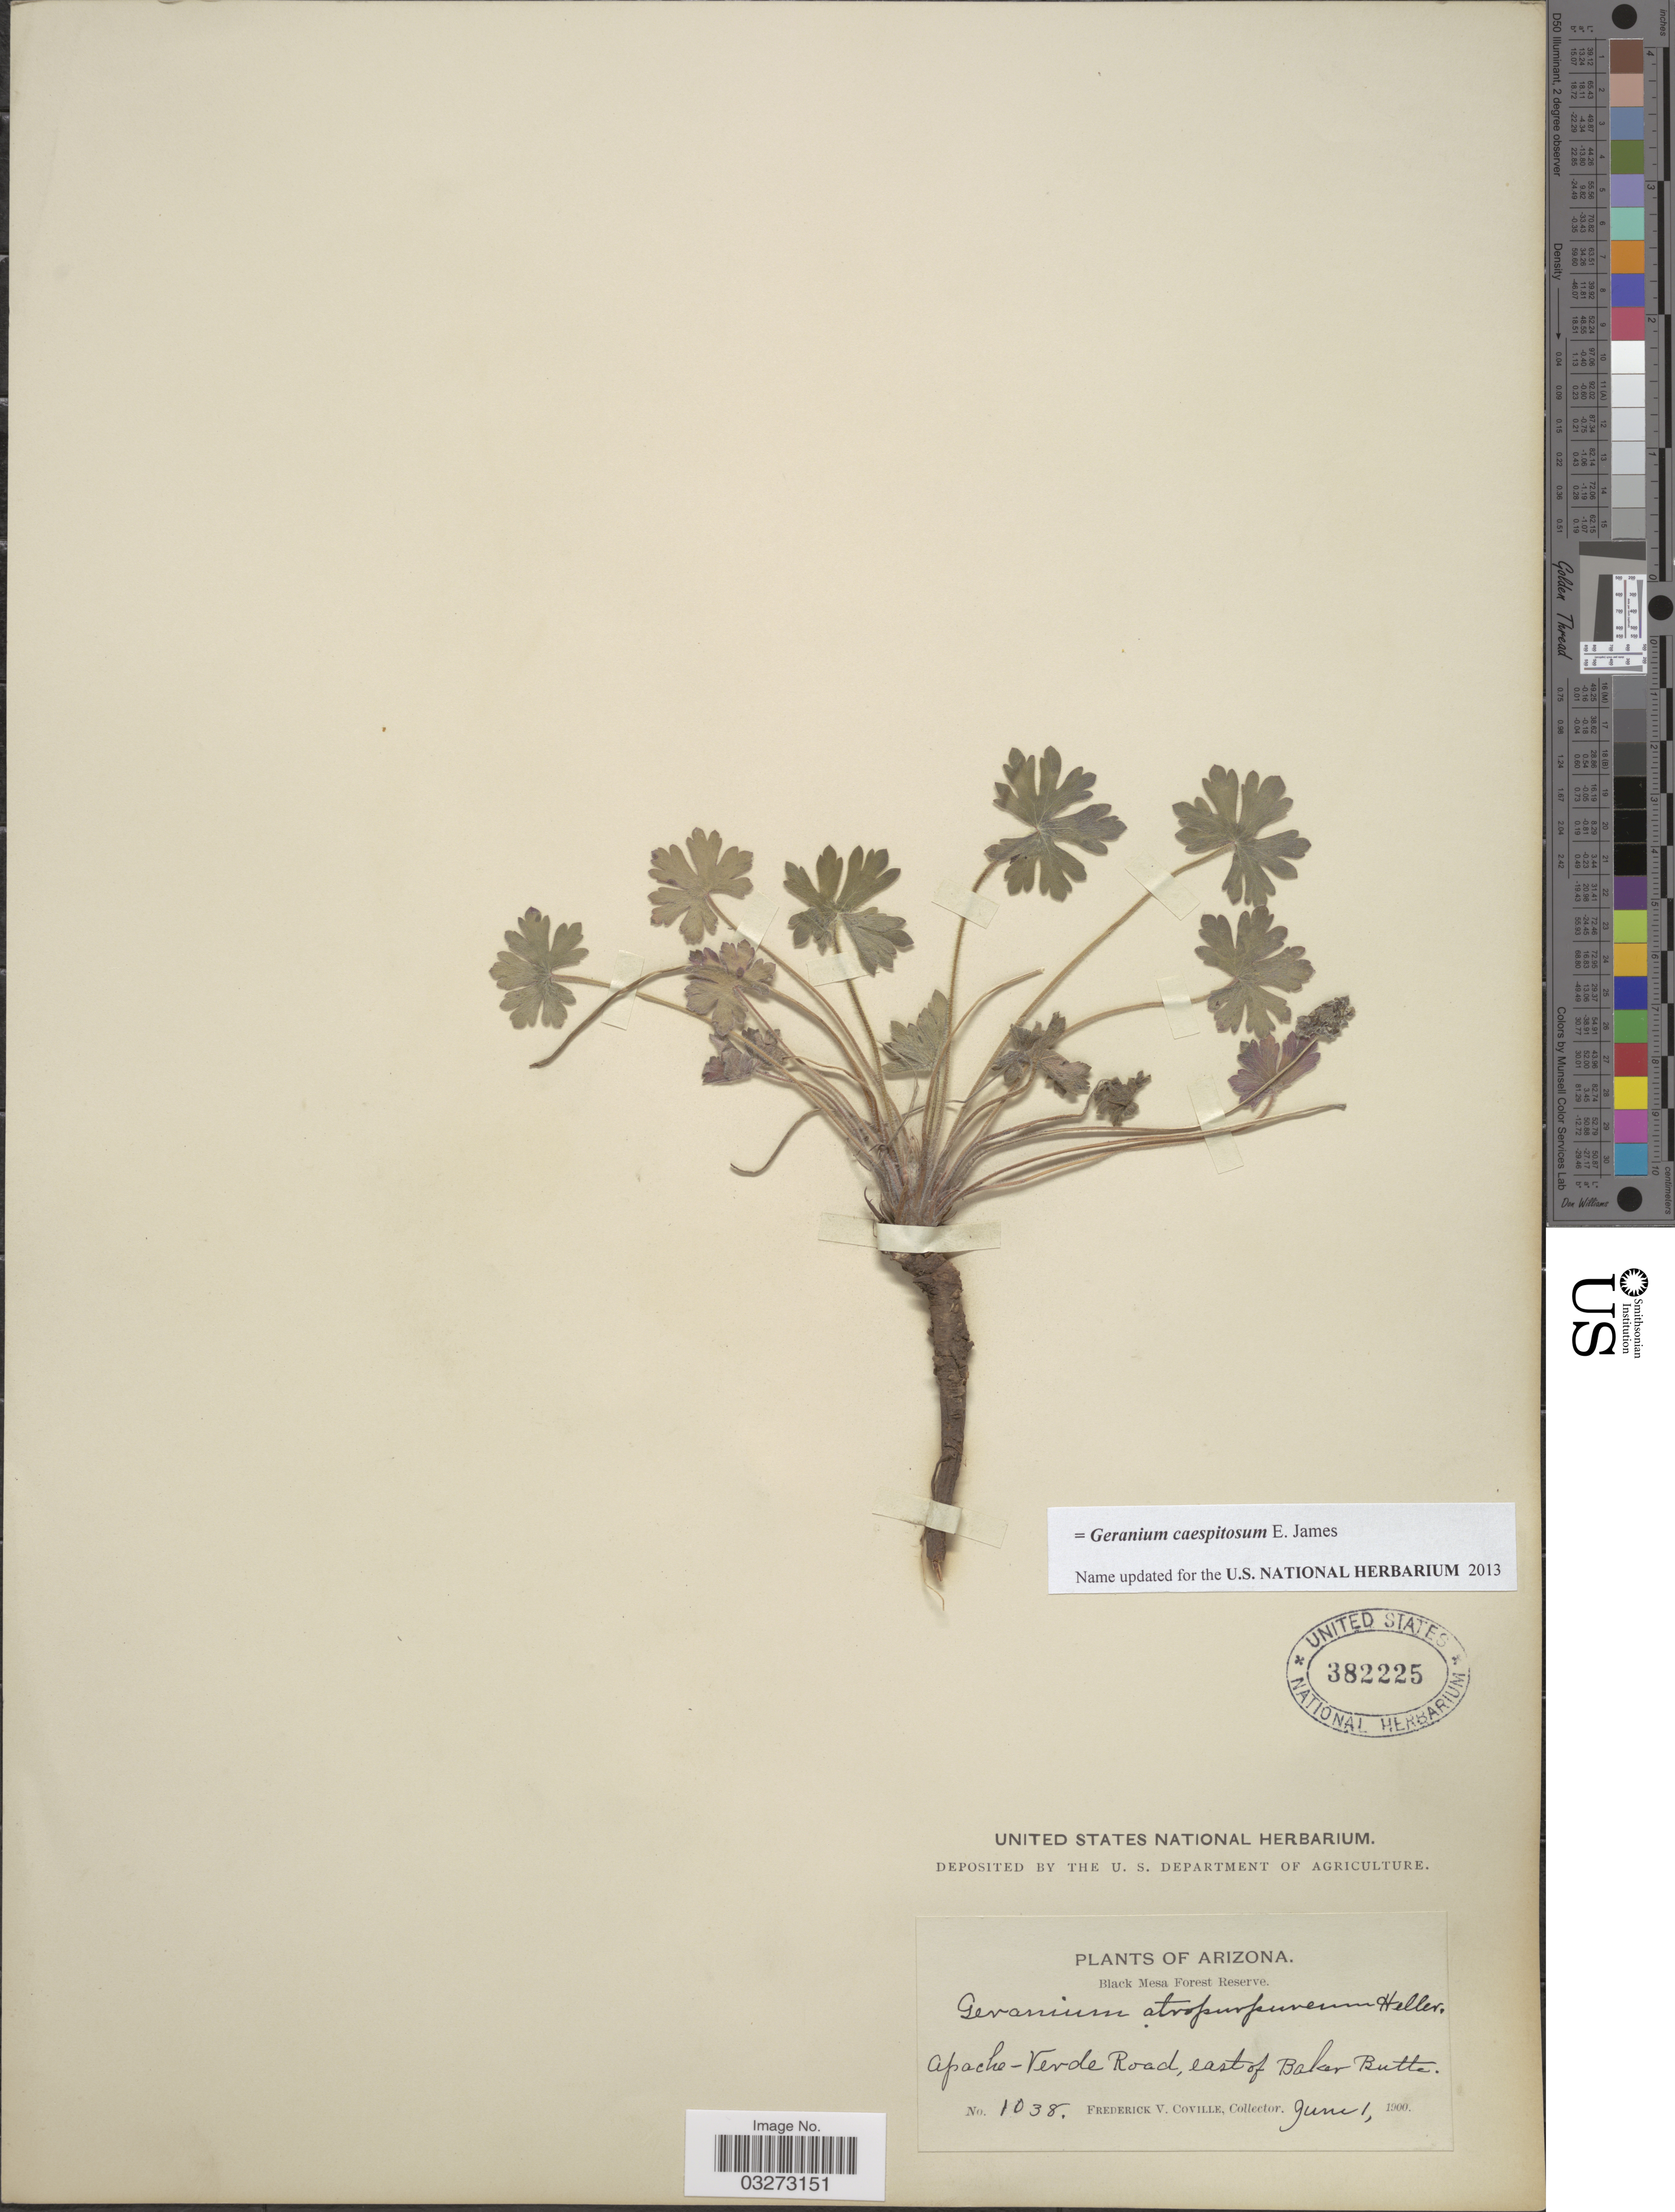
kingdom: Plantae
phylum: Tracheophyta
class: Magnoliopsida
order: Geraniales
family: Geraniaceae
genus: Geranium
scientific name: Geranium caespitosum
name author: E. James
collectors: F. V. Coville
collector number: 1038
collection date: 1900-06-01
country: United States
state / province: Arizona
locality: Black Mesa Forest Reserve. Apache-Verde Road, east of Baker Butte.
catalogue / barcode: US 382225